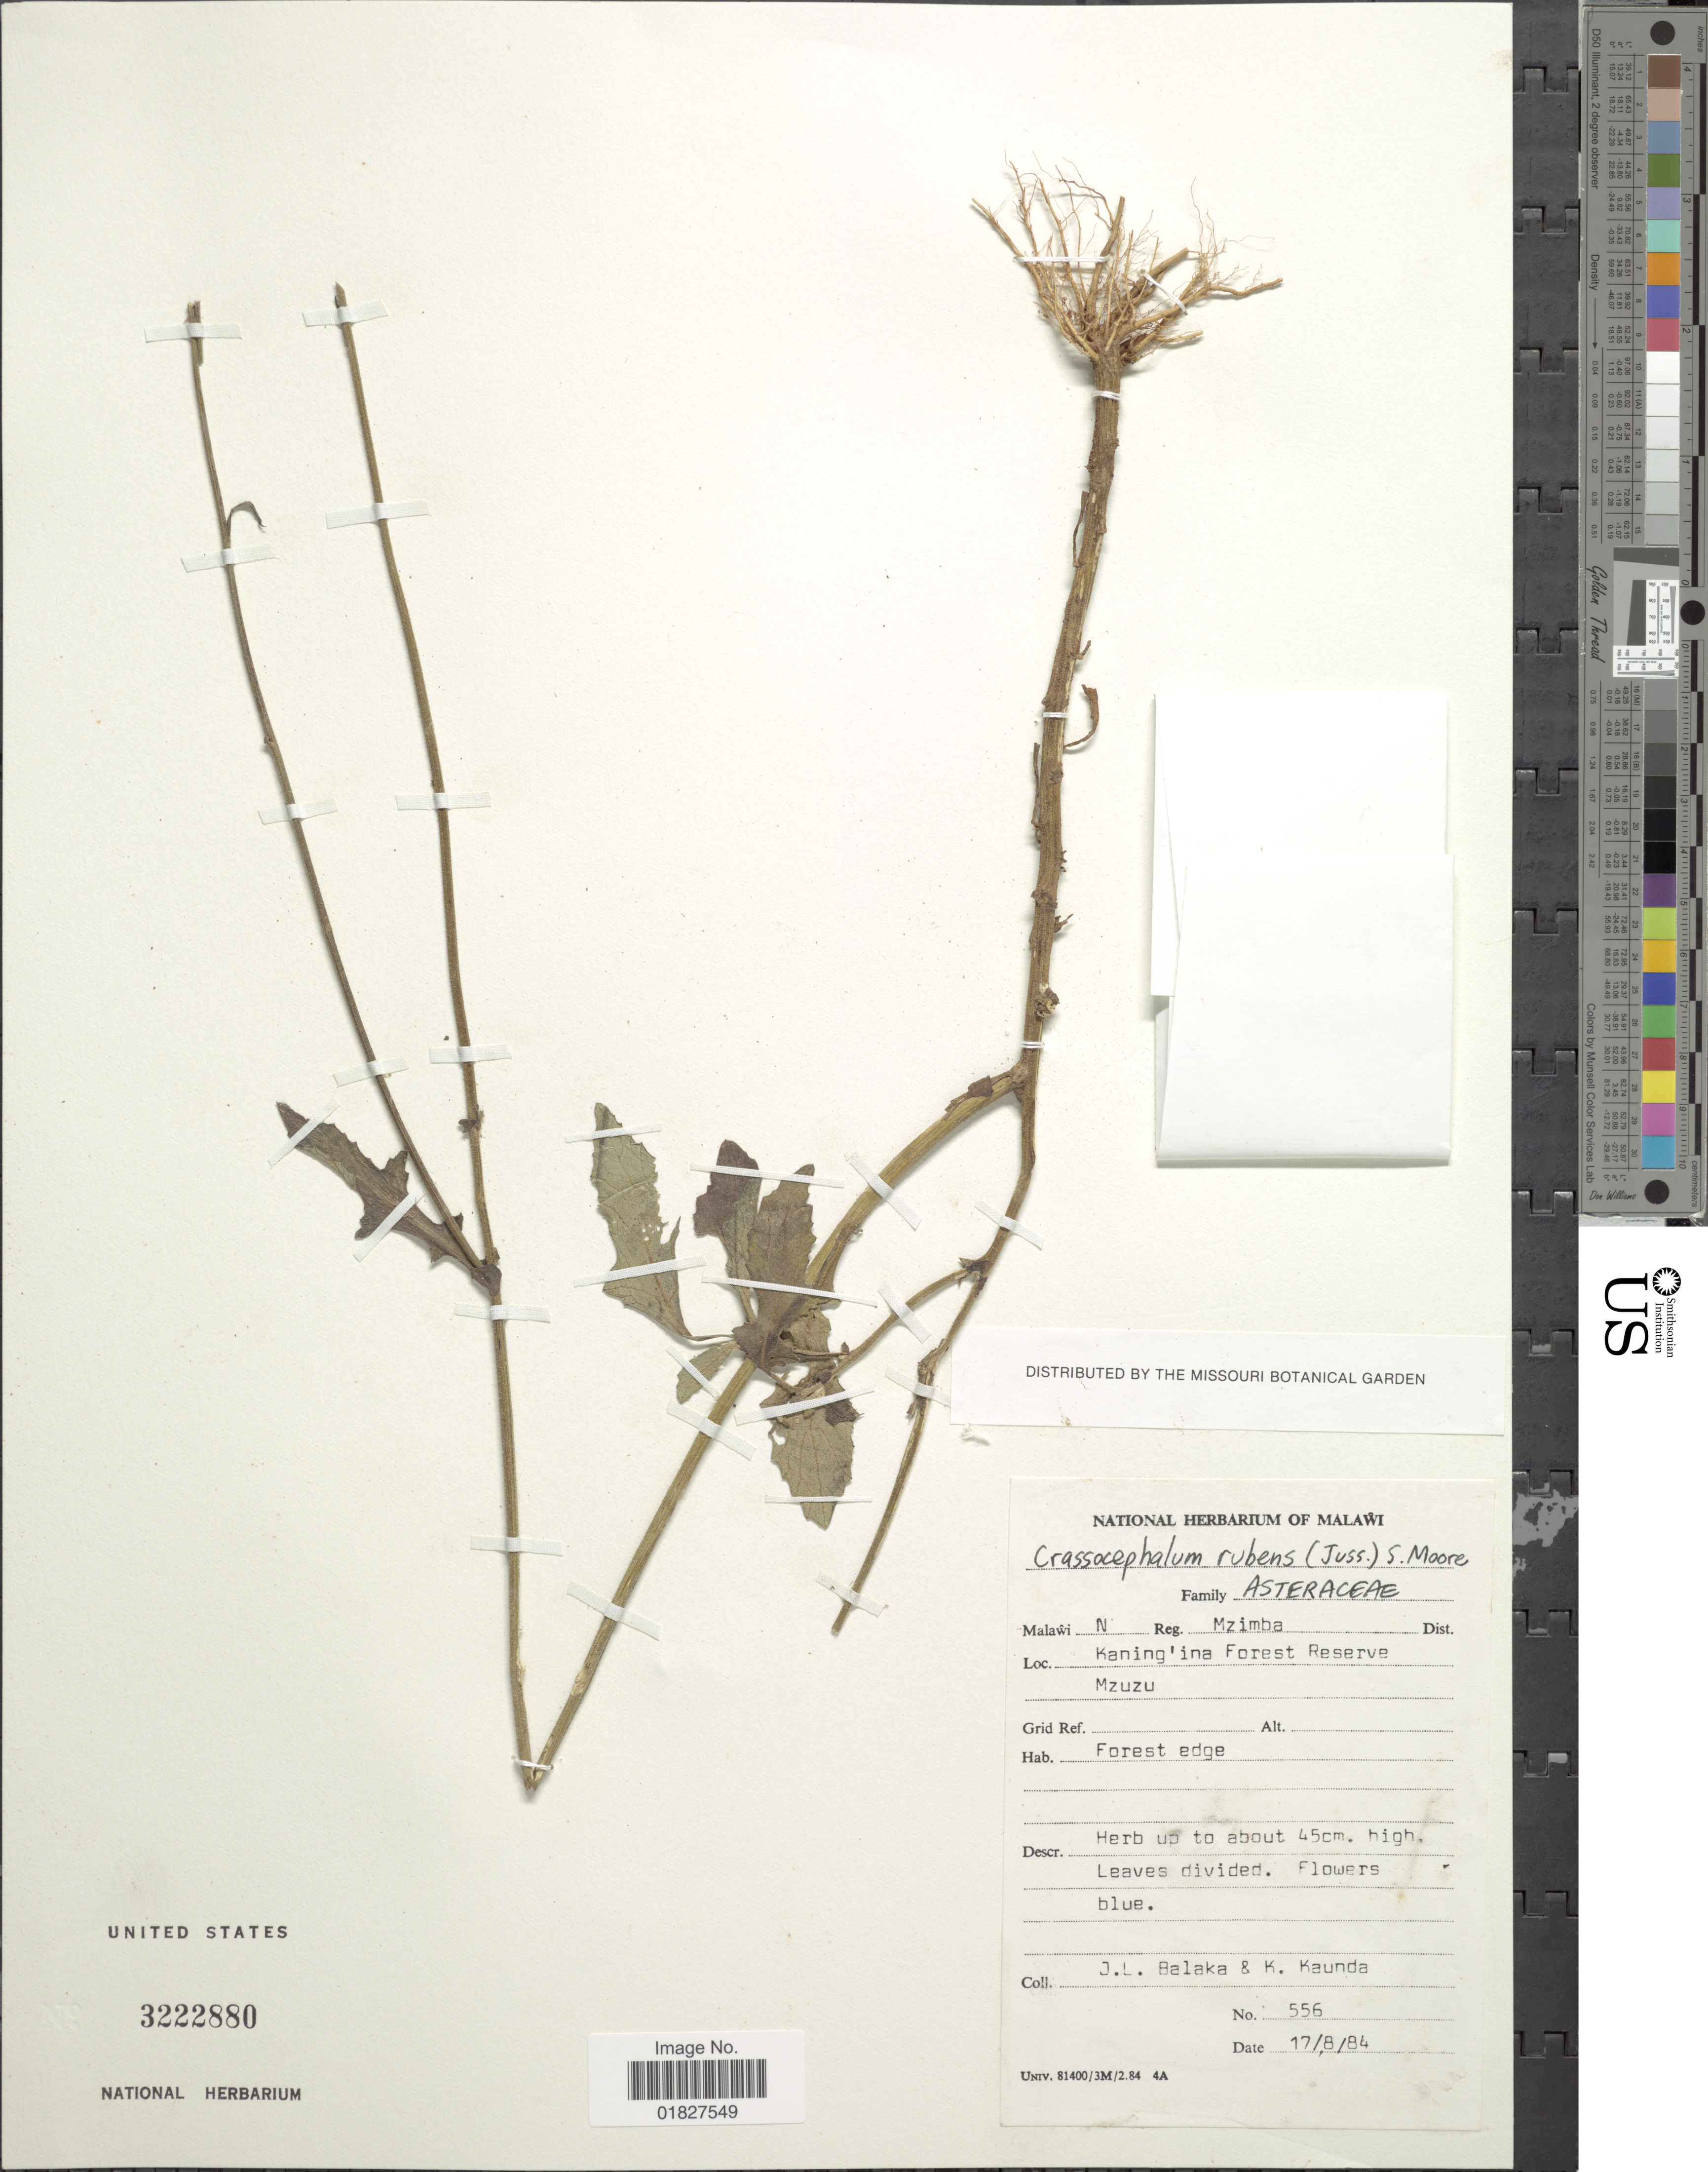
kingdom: Plantae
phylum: Tracheophyta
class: Magnoliopsida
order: Asterales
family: Asteraceae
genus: Crassocephalum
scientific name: Crassocephalum rubens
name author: (Juss. ex Jacq.) S. Moore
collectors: J. Balaka & K. Kaunda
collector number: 556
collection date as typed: Transcribed d/m/y: 17/8/84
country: Malawi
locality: Mzimba, Kaning'ina Forest Reserve, Mzuzu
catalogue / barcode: US 3222880